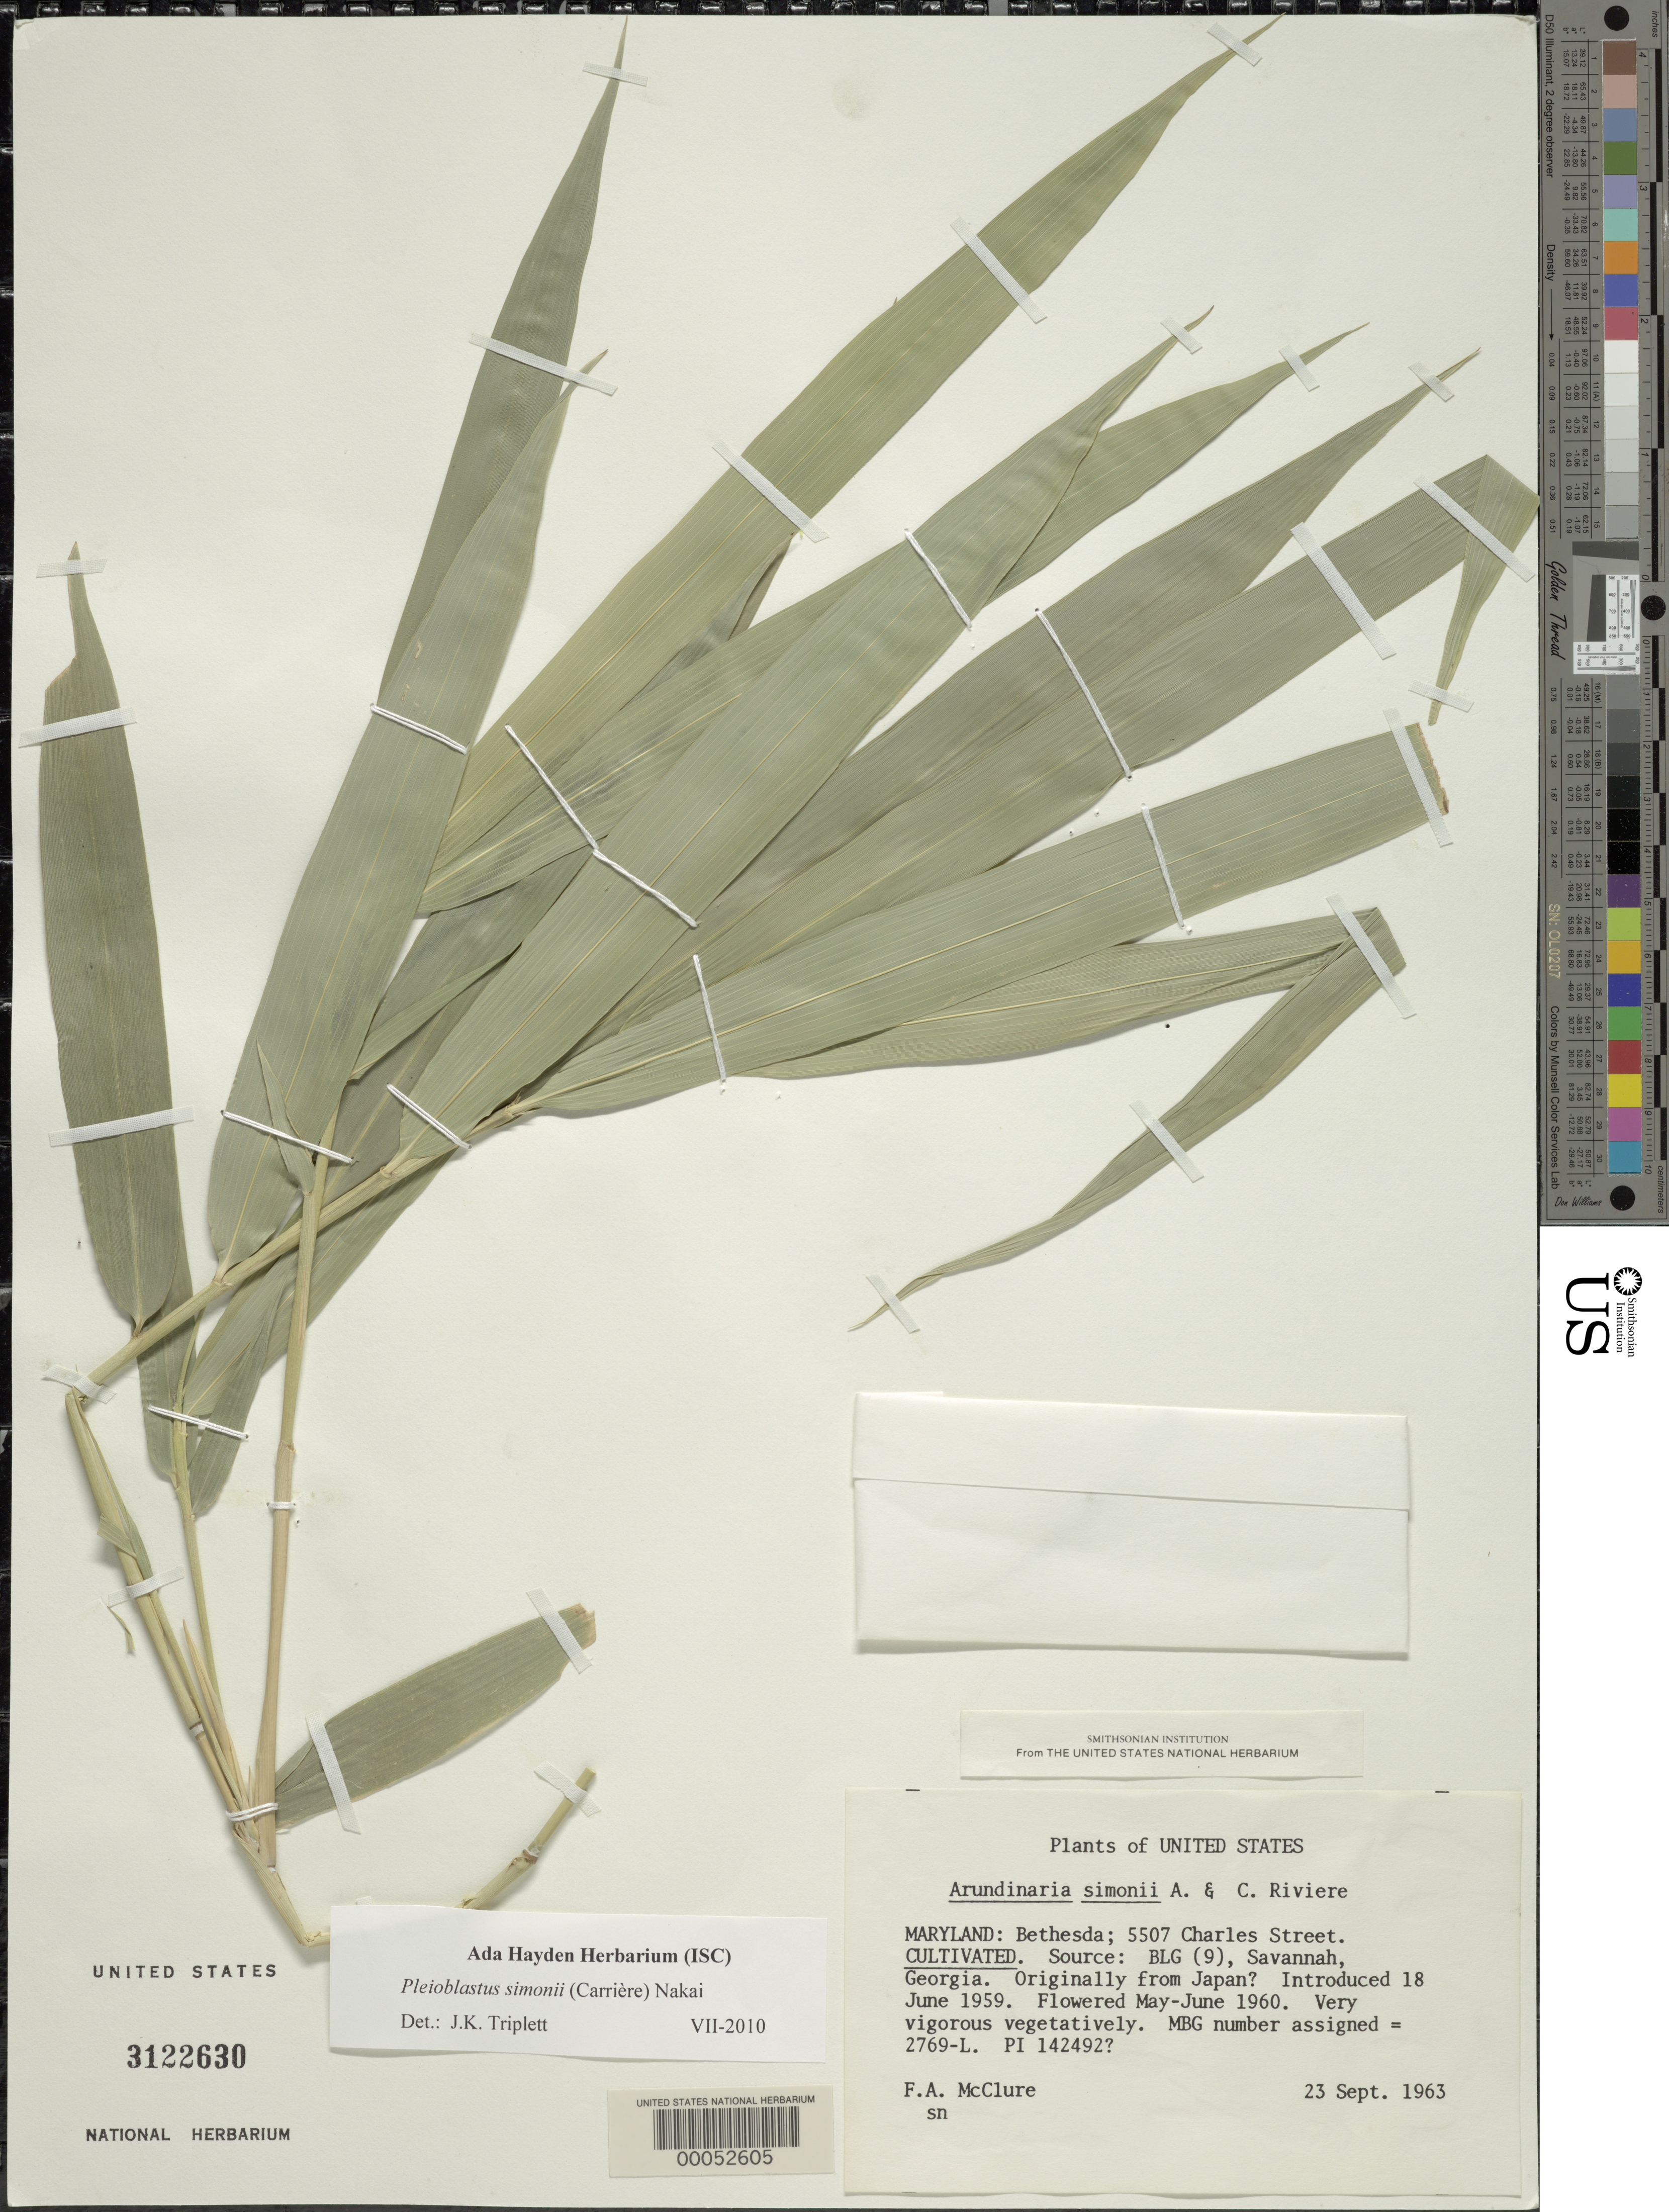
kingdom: Plantae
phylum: Tracheophyta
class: Liliopsida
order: Poales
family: Poaceae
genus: Pleioblastus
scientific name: Pleioblastus simonii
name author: (Carrière) Nakai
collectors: F. A. McClure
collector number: MBG 2769-L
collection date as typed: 23 Sep 1963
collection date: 1963-09-23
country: United States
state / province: Maryland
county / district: Montgomery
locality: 5507 Charles Street, Bethesda (McClure's garden)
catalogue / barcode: US 3122630